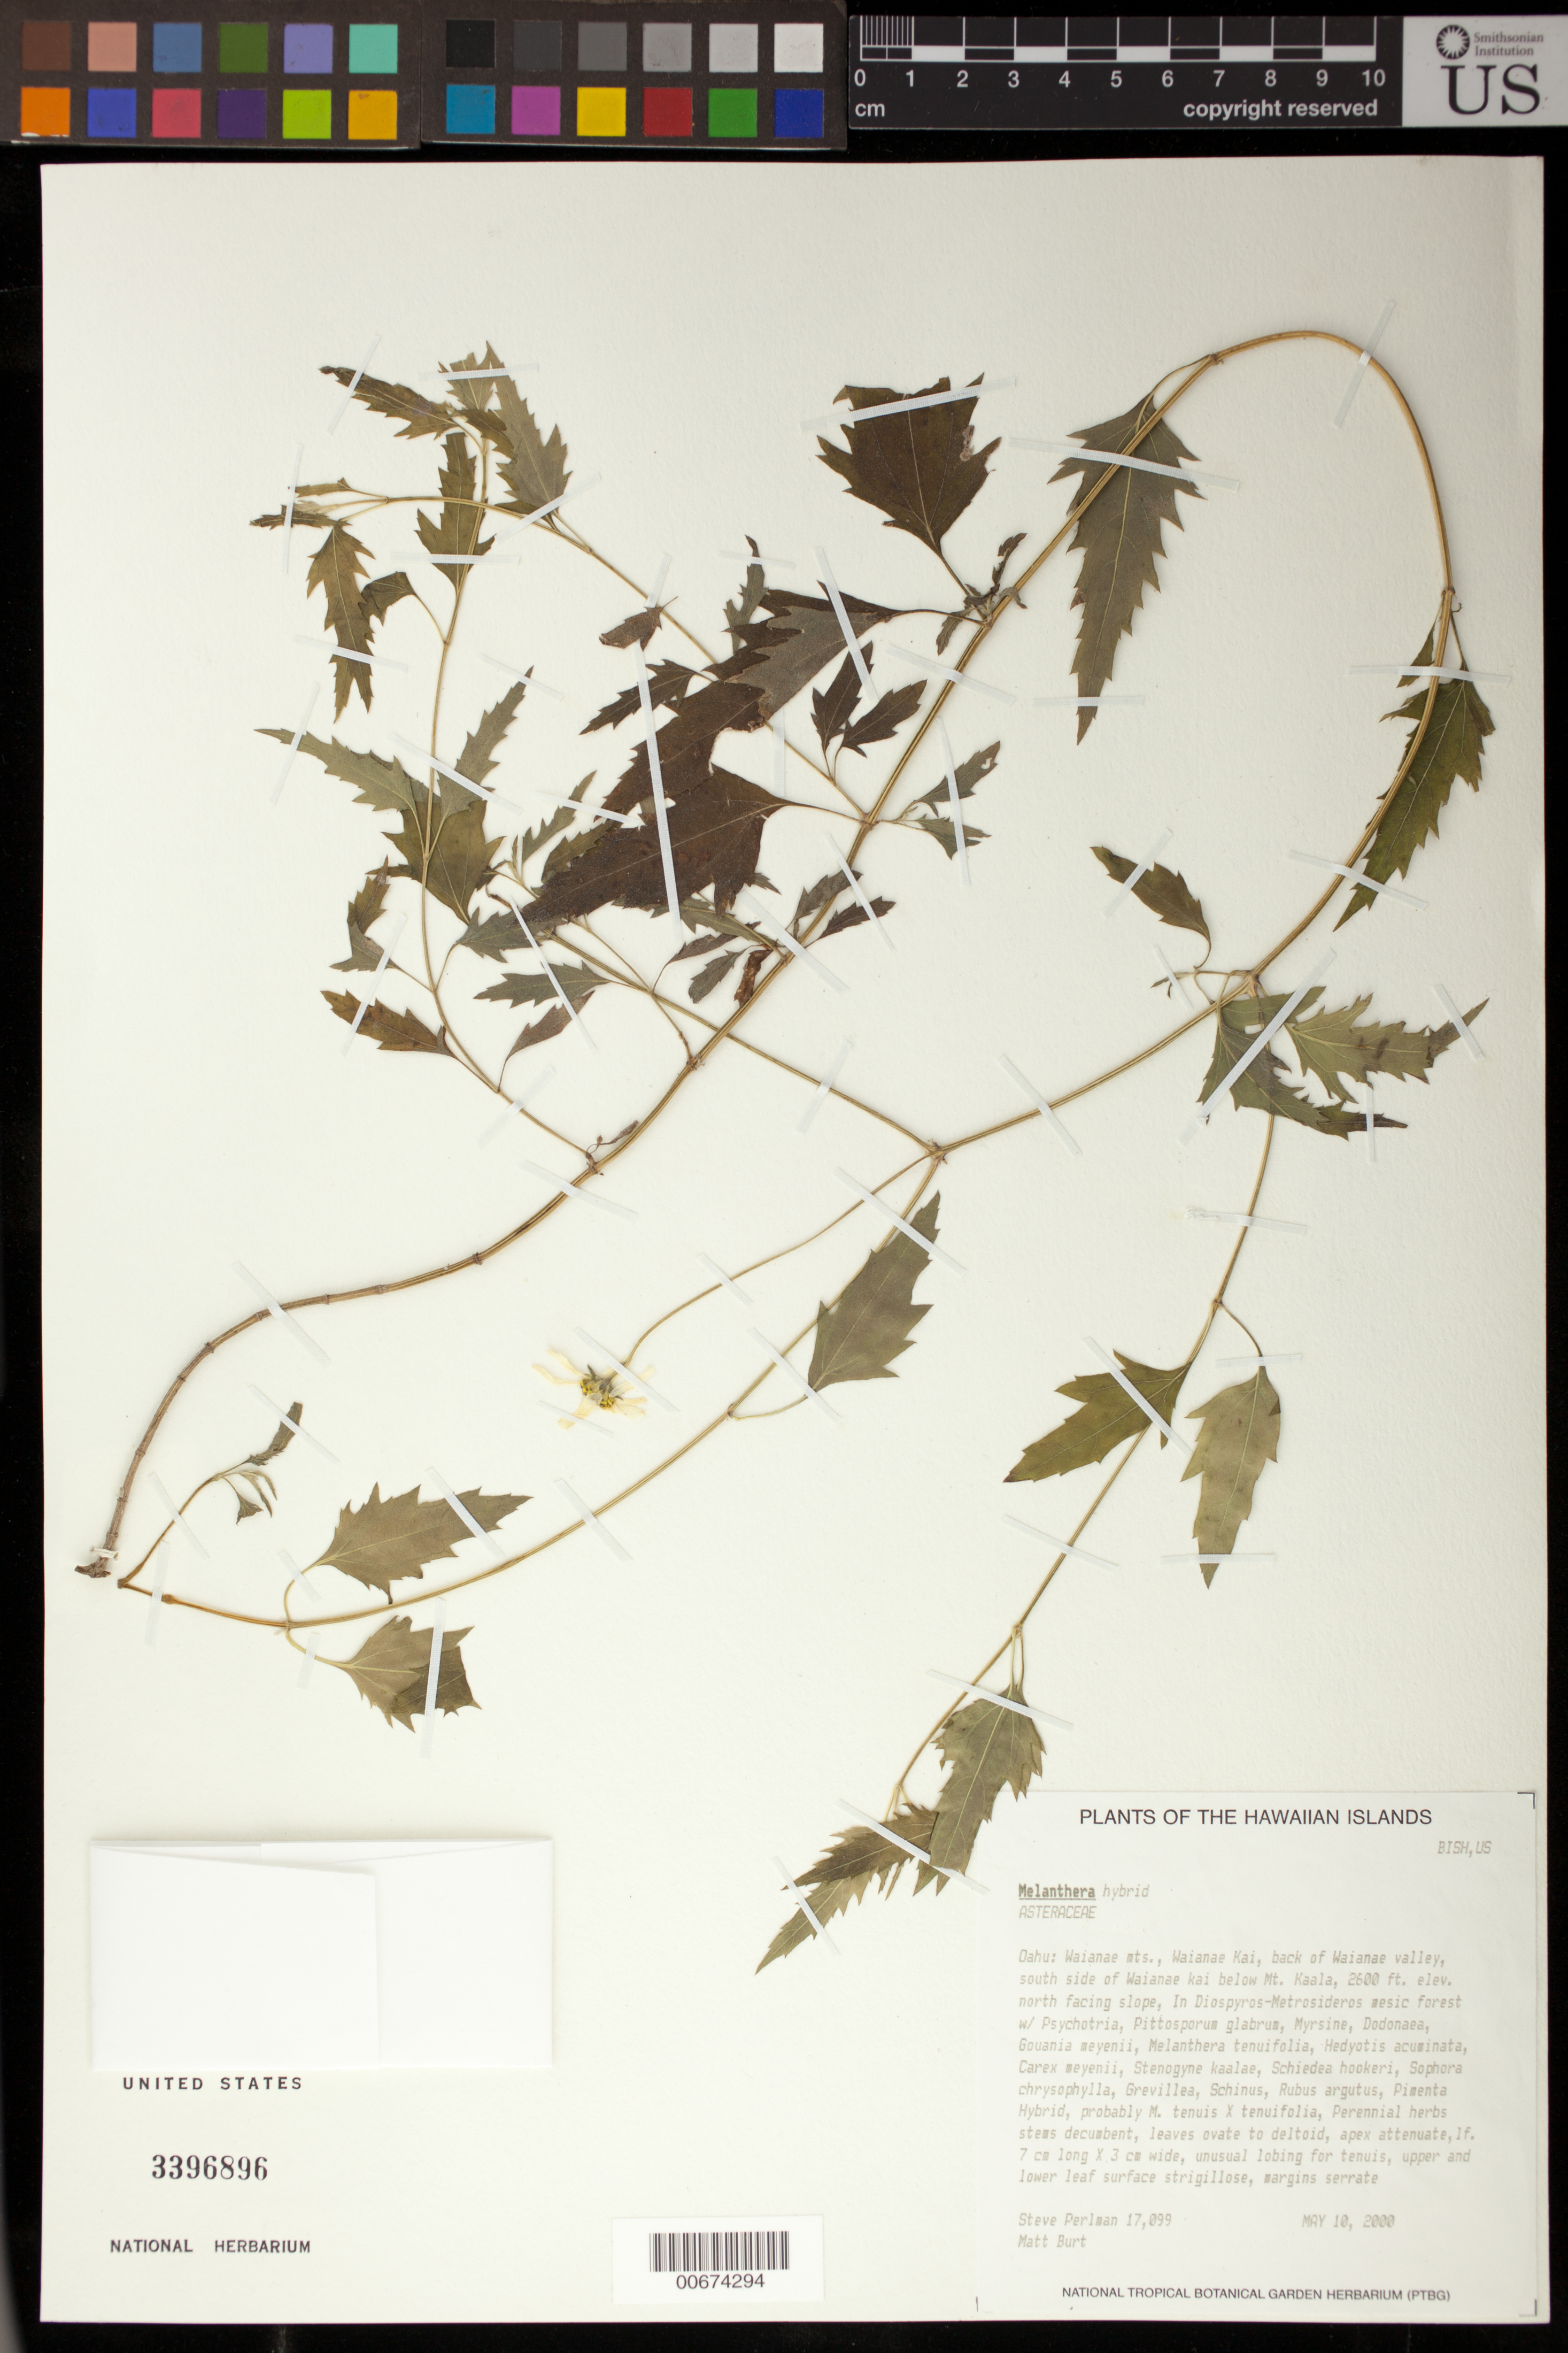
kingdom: Plantae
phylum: Tracheophyta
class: Magnoliopsida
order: Asterales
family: Asteraceae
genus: Melanthera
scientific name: Melanthera sp.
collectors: S. P. Perlman & M. Burt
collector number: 17099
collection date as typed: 10 May 2000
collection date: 2000-05-10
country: United States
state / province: Hawaii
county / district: Honolulu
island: Oahu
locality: Waianae mts., Waianae Kai, back of Waianae valley, south side of Waianae kai below Mt. Kaala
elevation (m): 792.5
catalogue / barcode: US 3396896